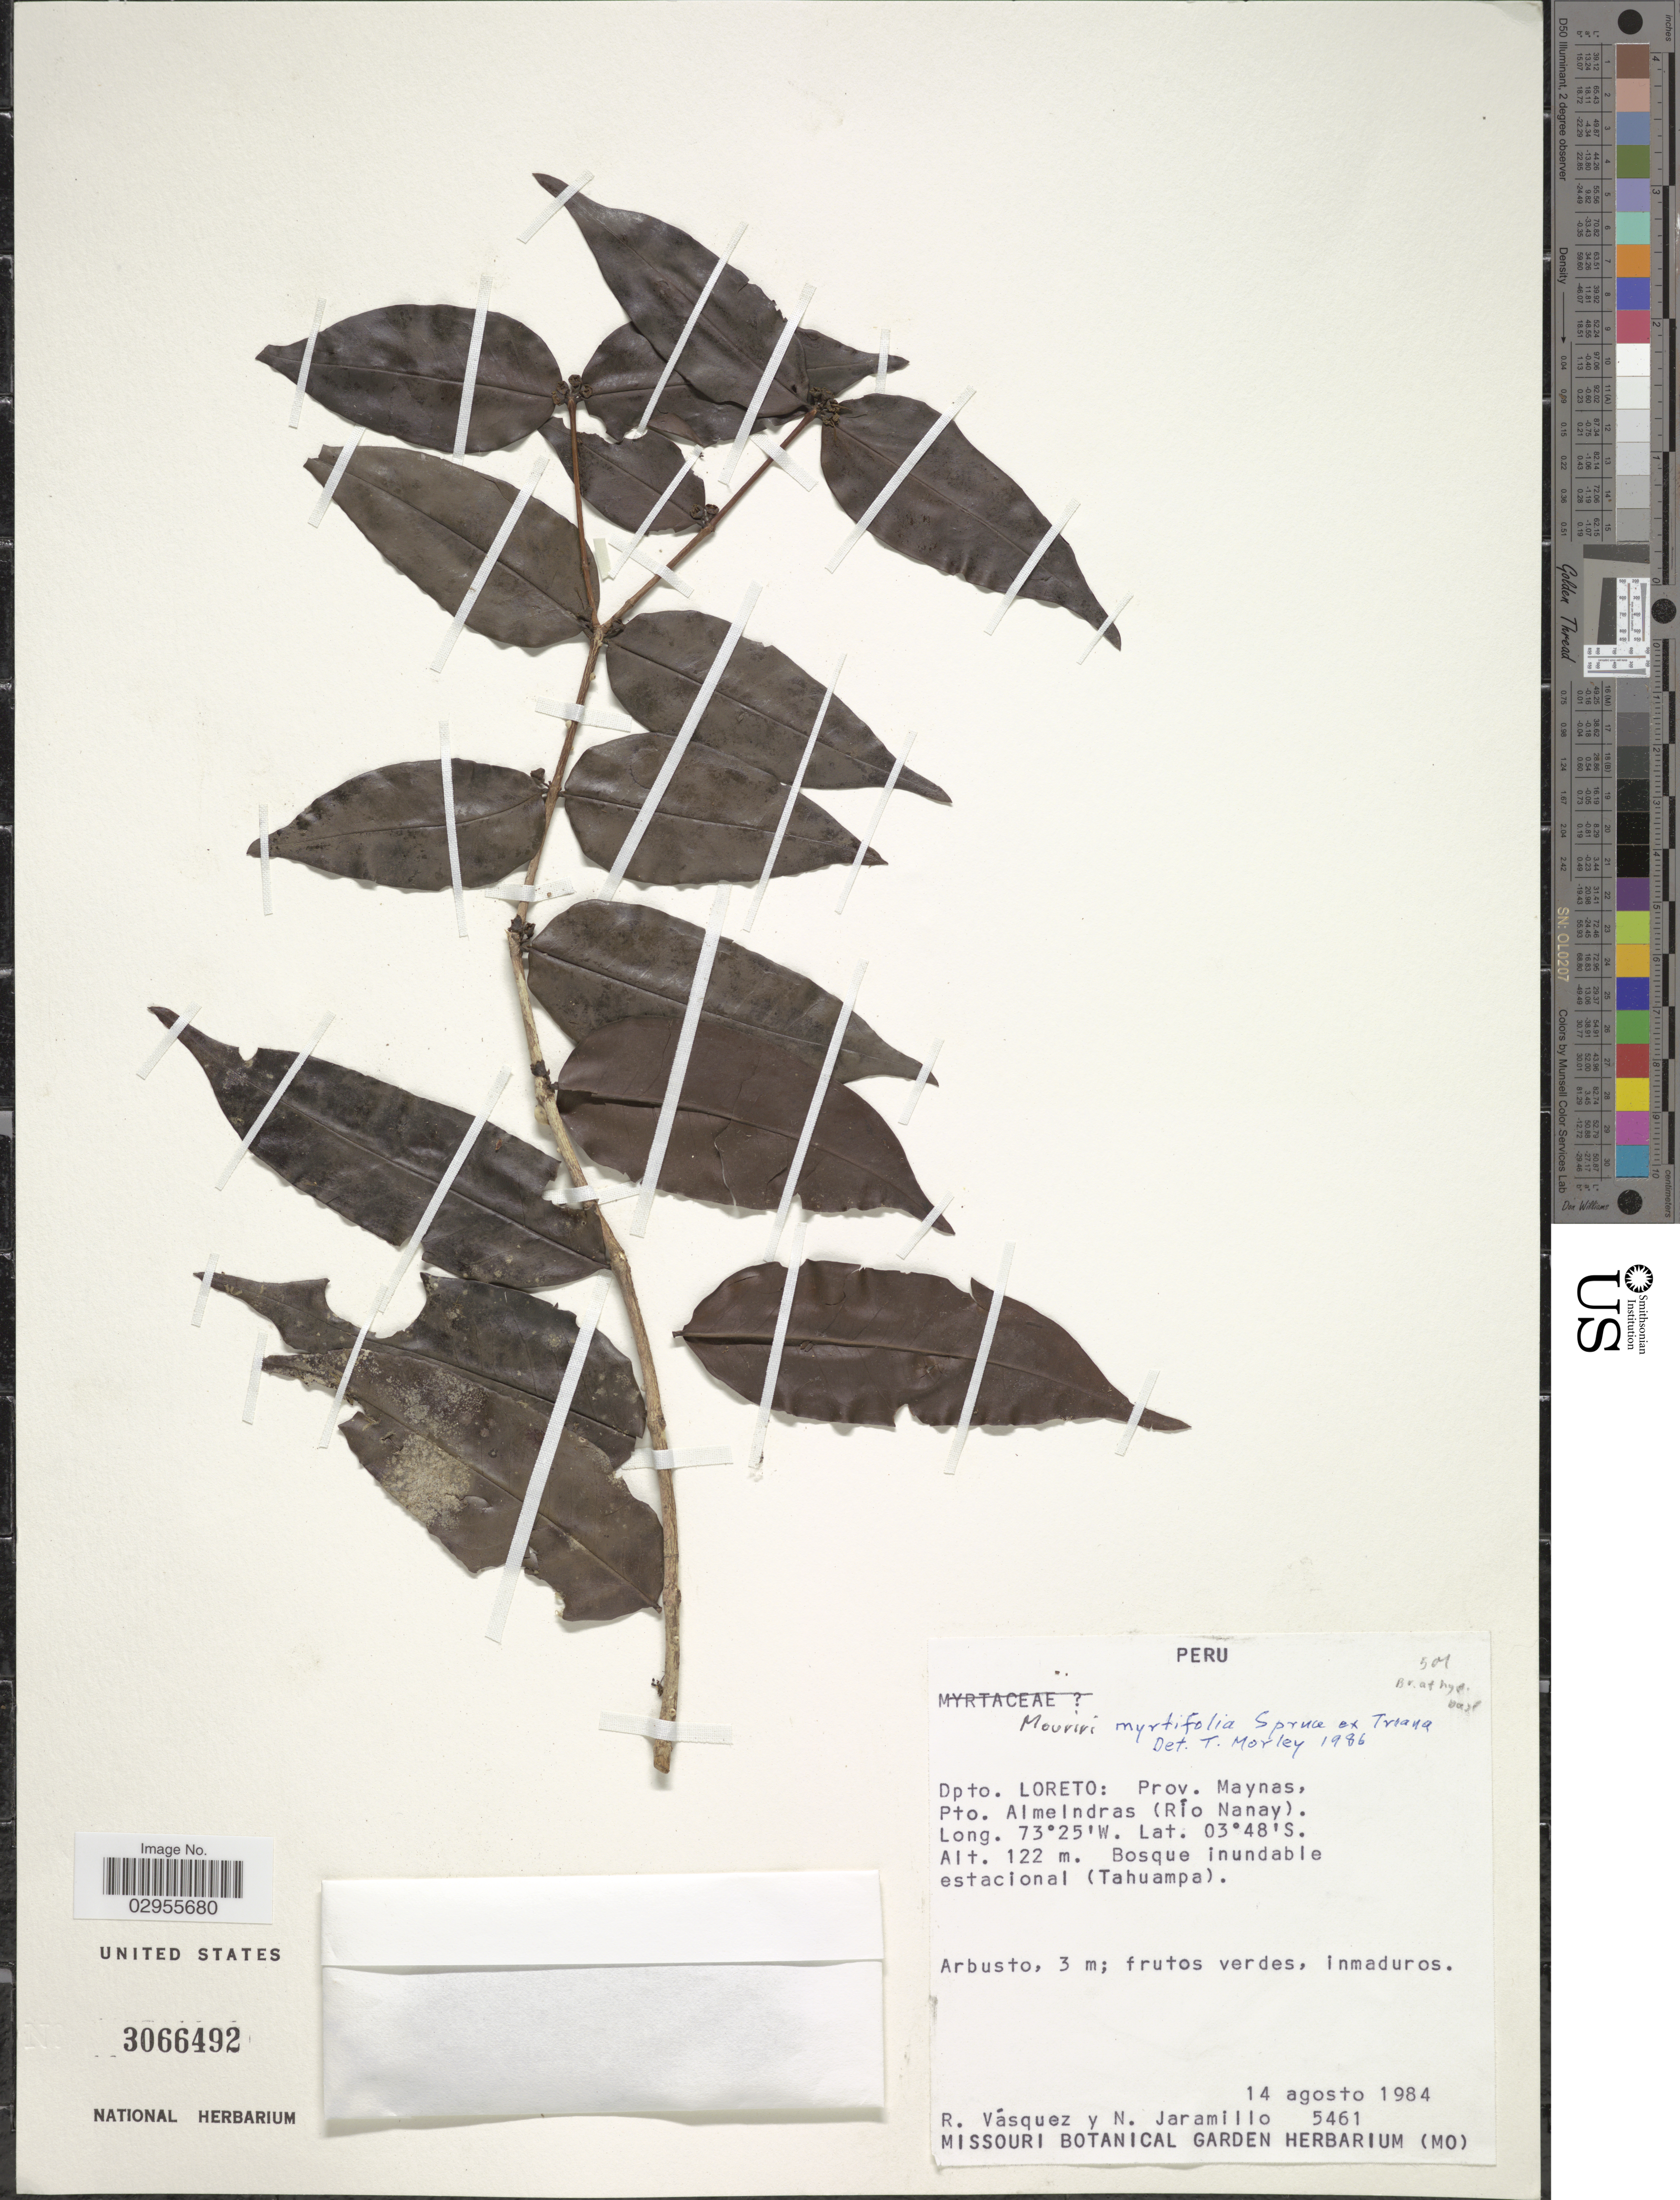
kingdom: Plantae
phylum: Tracheophyta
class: Magnoliopsida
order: Myrtales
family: Melastomataceae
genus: Mouriri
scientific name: Mouriri myrtifolia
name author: Spruce ex Triana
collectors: R. Vásquez & N. Jaramillo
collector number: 5461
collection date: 1984-08-14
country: Peru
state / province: Loreto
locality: Dpto. Loreto: Prov. Maynas, Pto. Almelndras (Río Nanay). Bosque inundable estacional (Tahuampa).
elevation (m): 122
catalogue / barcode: US 3066492